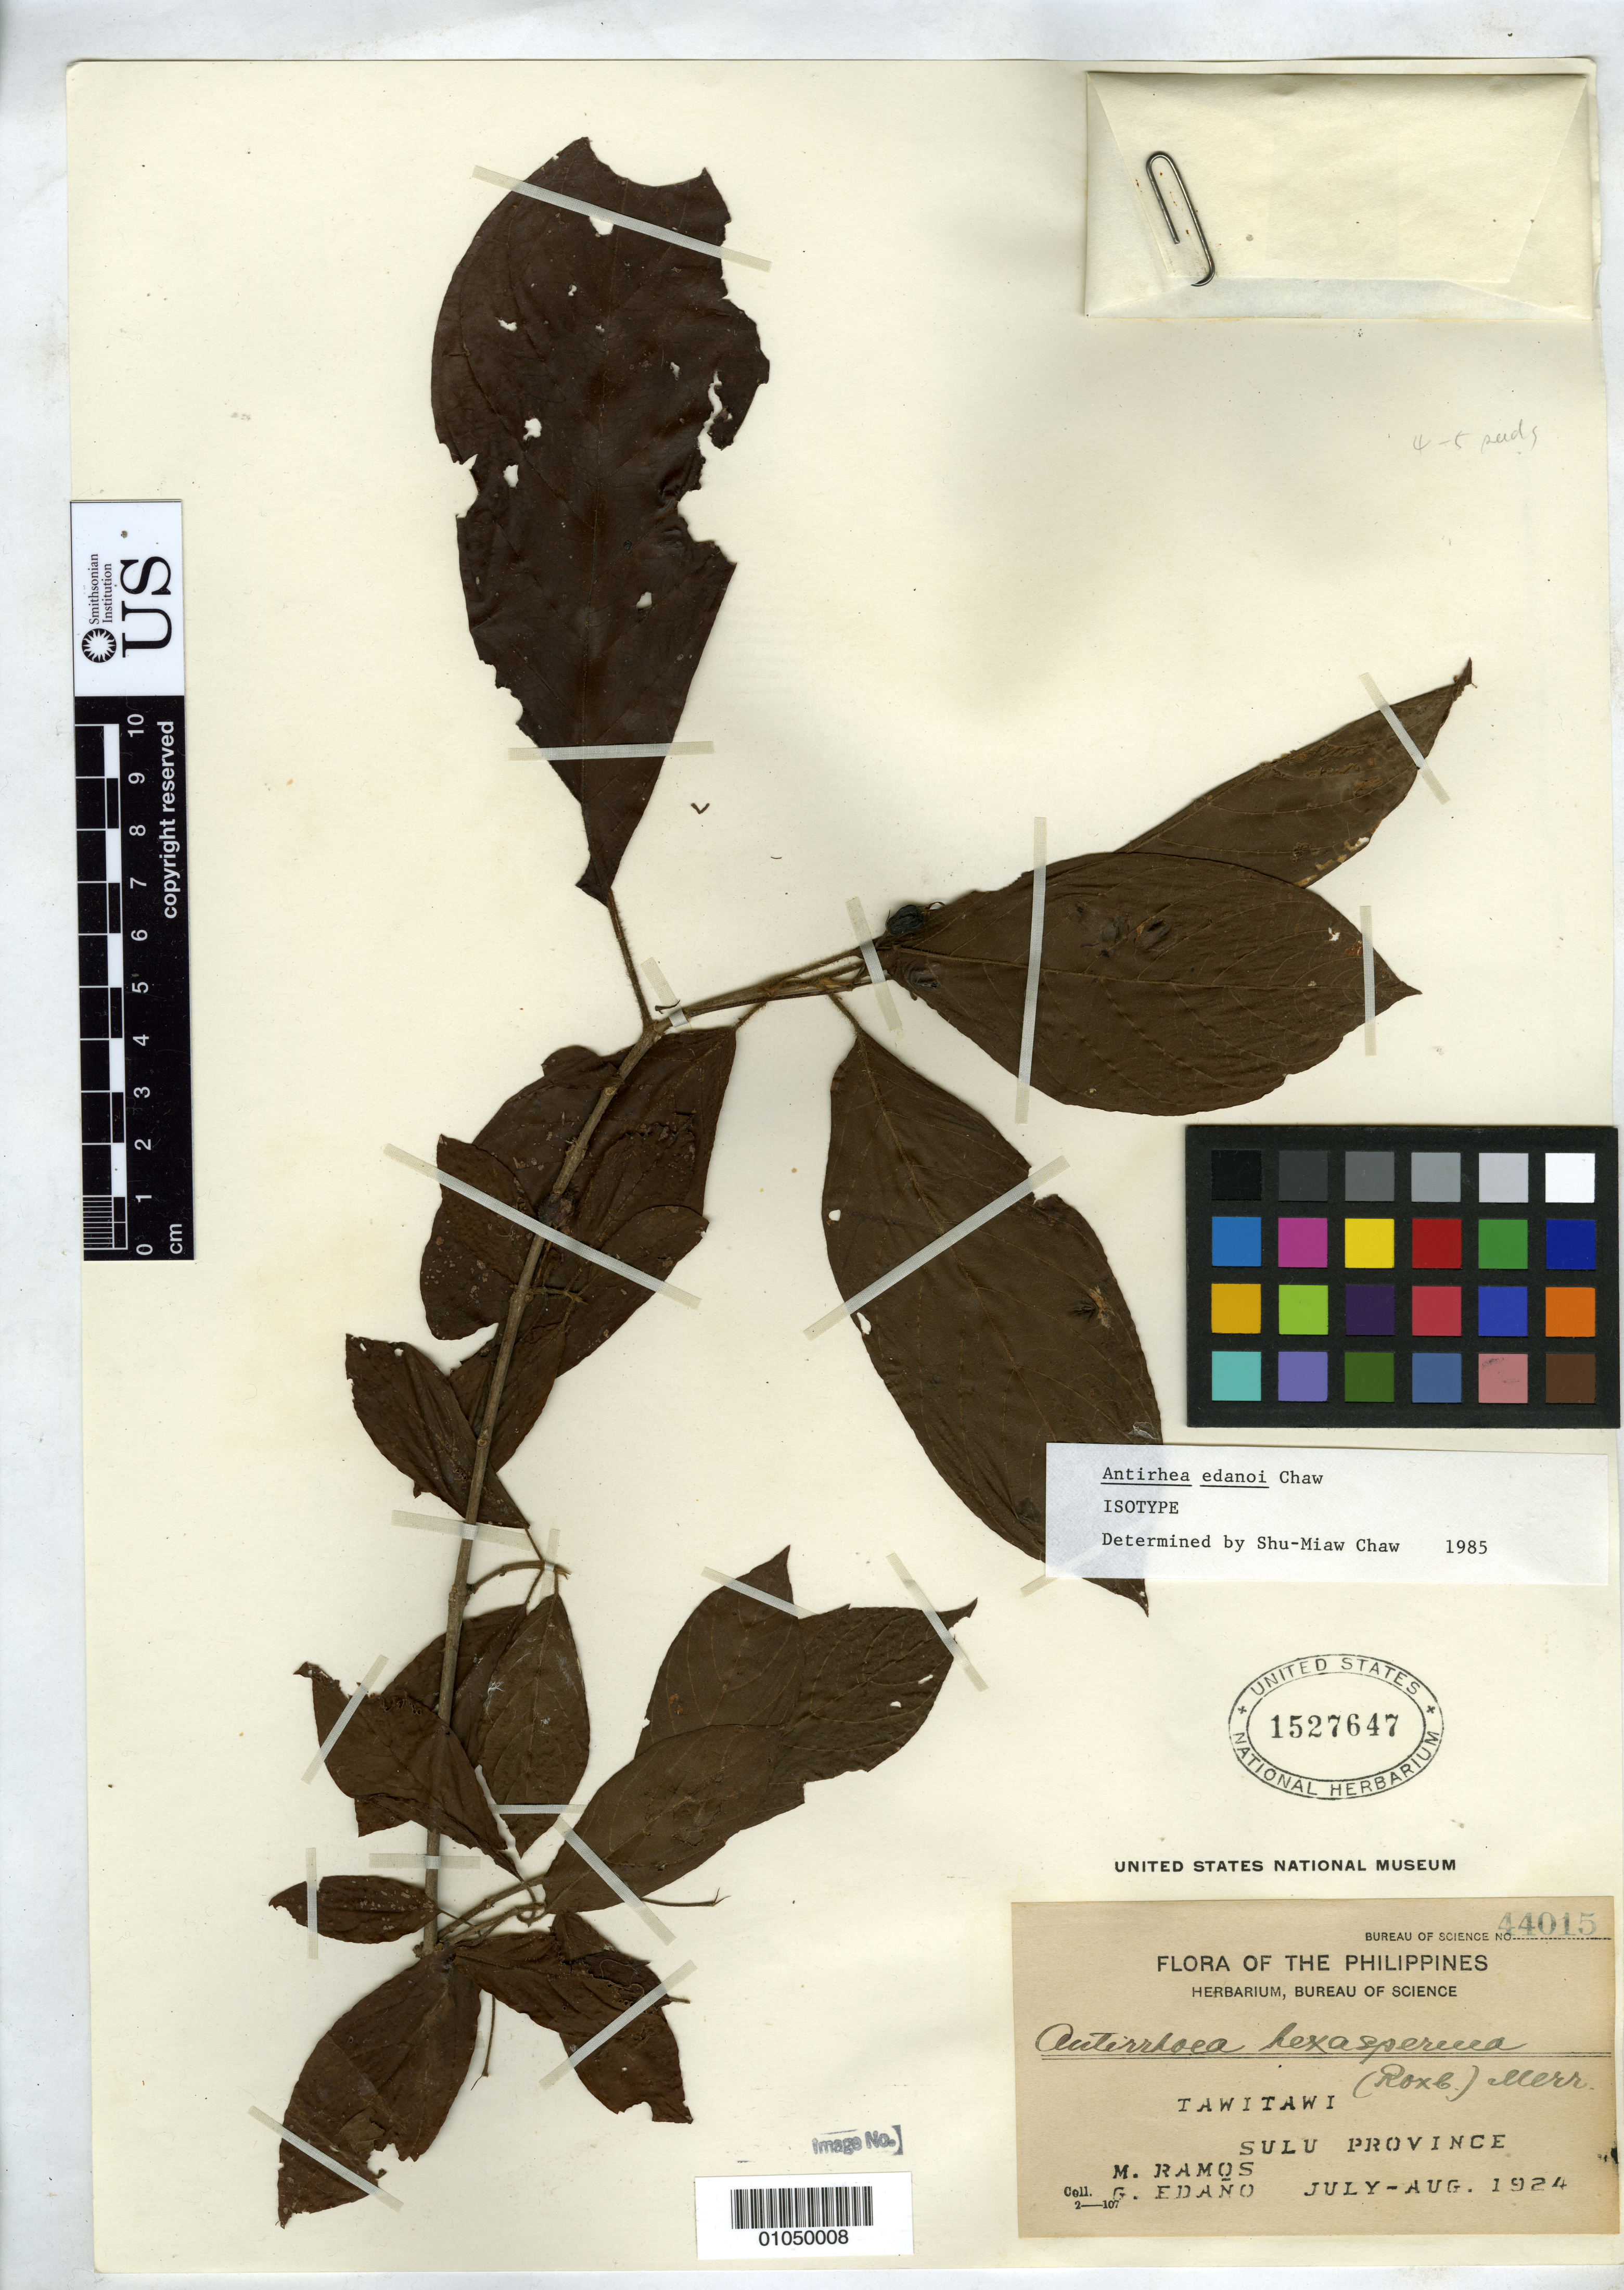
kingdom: Plantae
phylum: Tracheophyta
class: Magnoliopsida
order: Gentianales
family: Rubiaceae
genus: Antirhea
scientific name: Antirhea edanoi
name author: Chaw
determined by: Chaw, S. M.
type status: Isotype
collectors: M. Ramos & G. Edaño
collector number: Bur. Sci. 44015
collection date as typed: Jul 1924 to -- Aug 1924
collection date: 1924-07/1924-08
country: Philippines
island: Tawitawi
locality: Tawitawi, Sulu Province.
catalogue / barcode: US 1527647